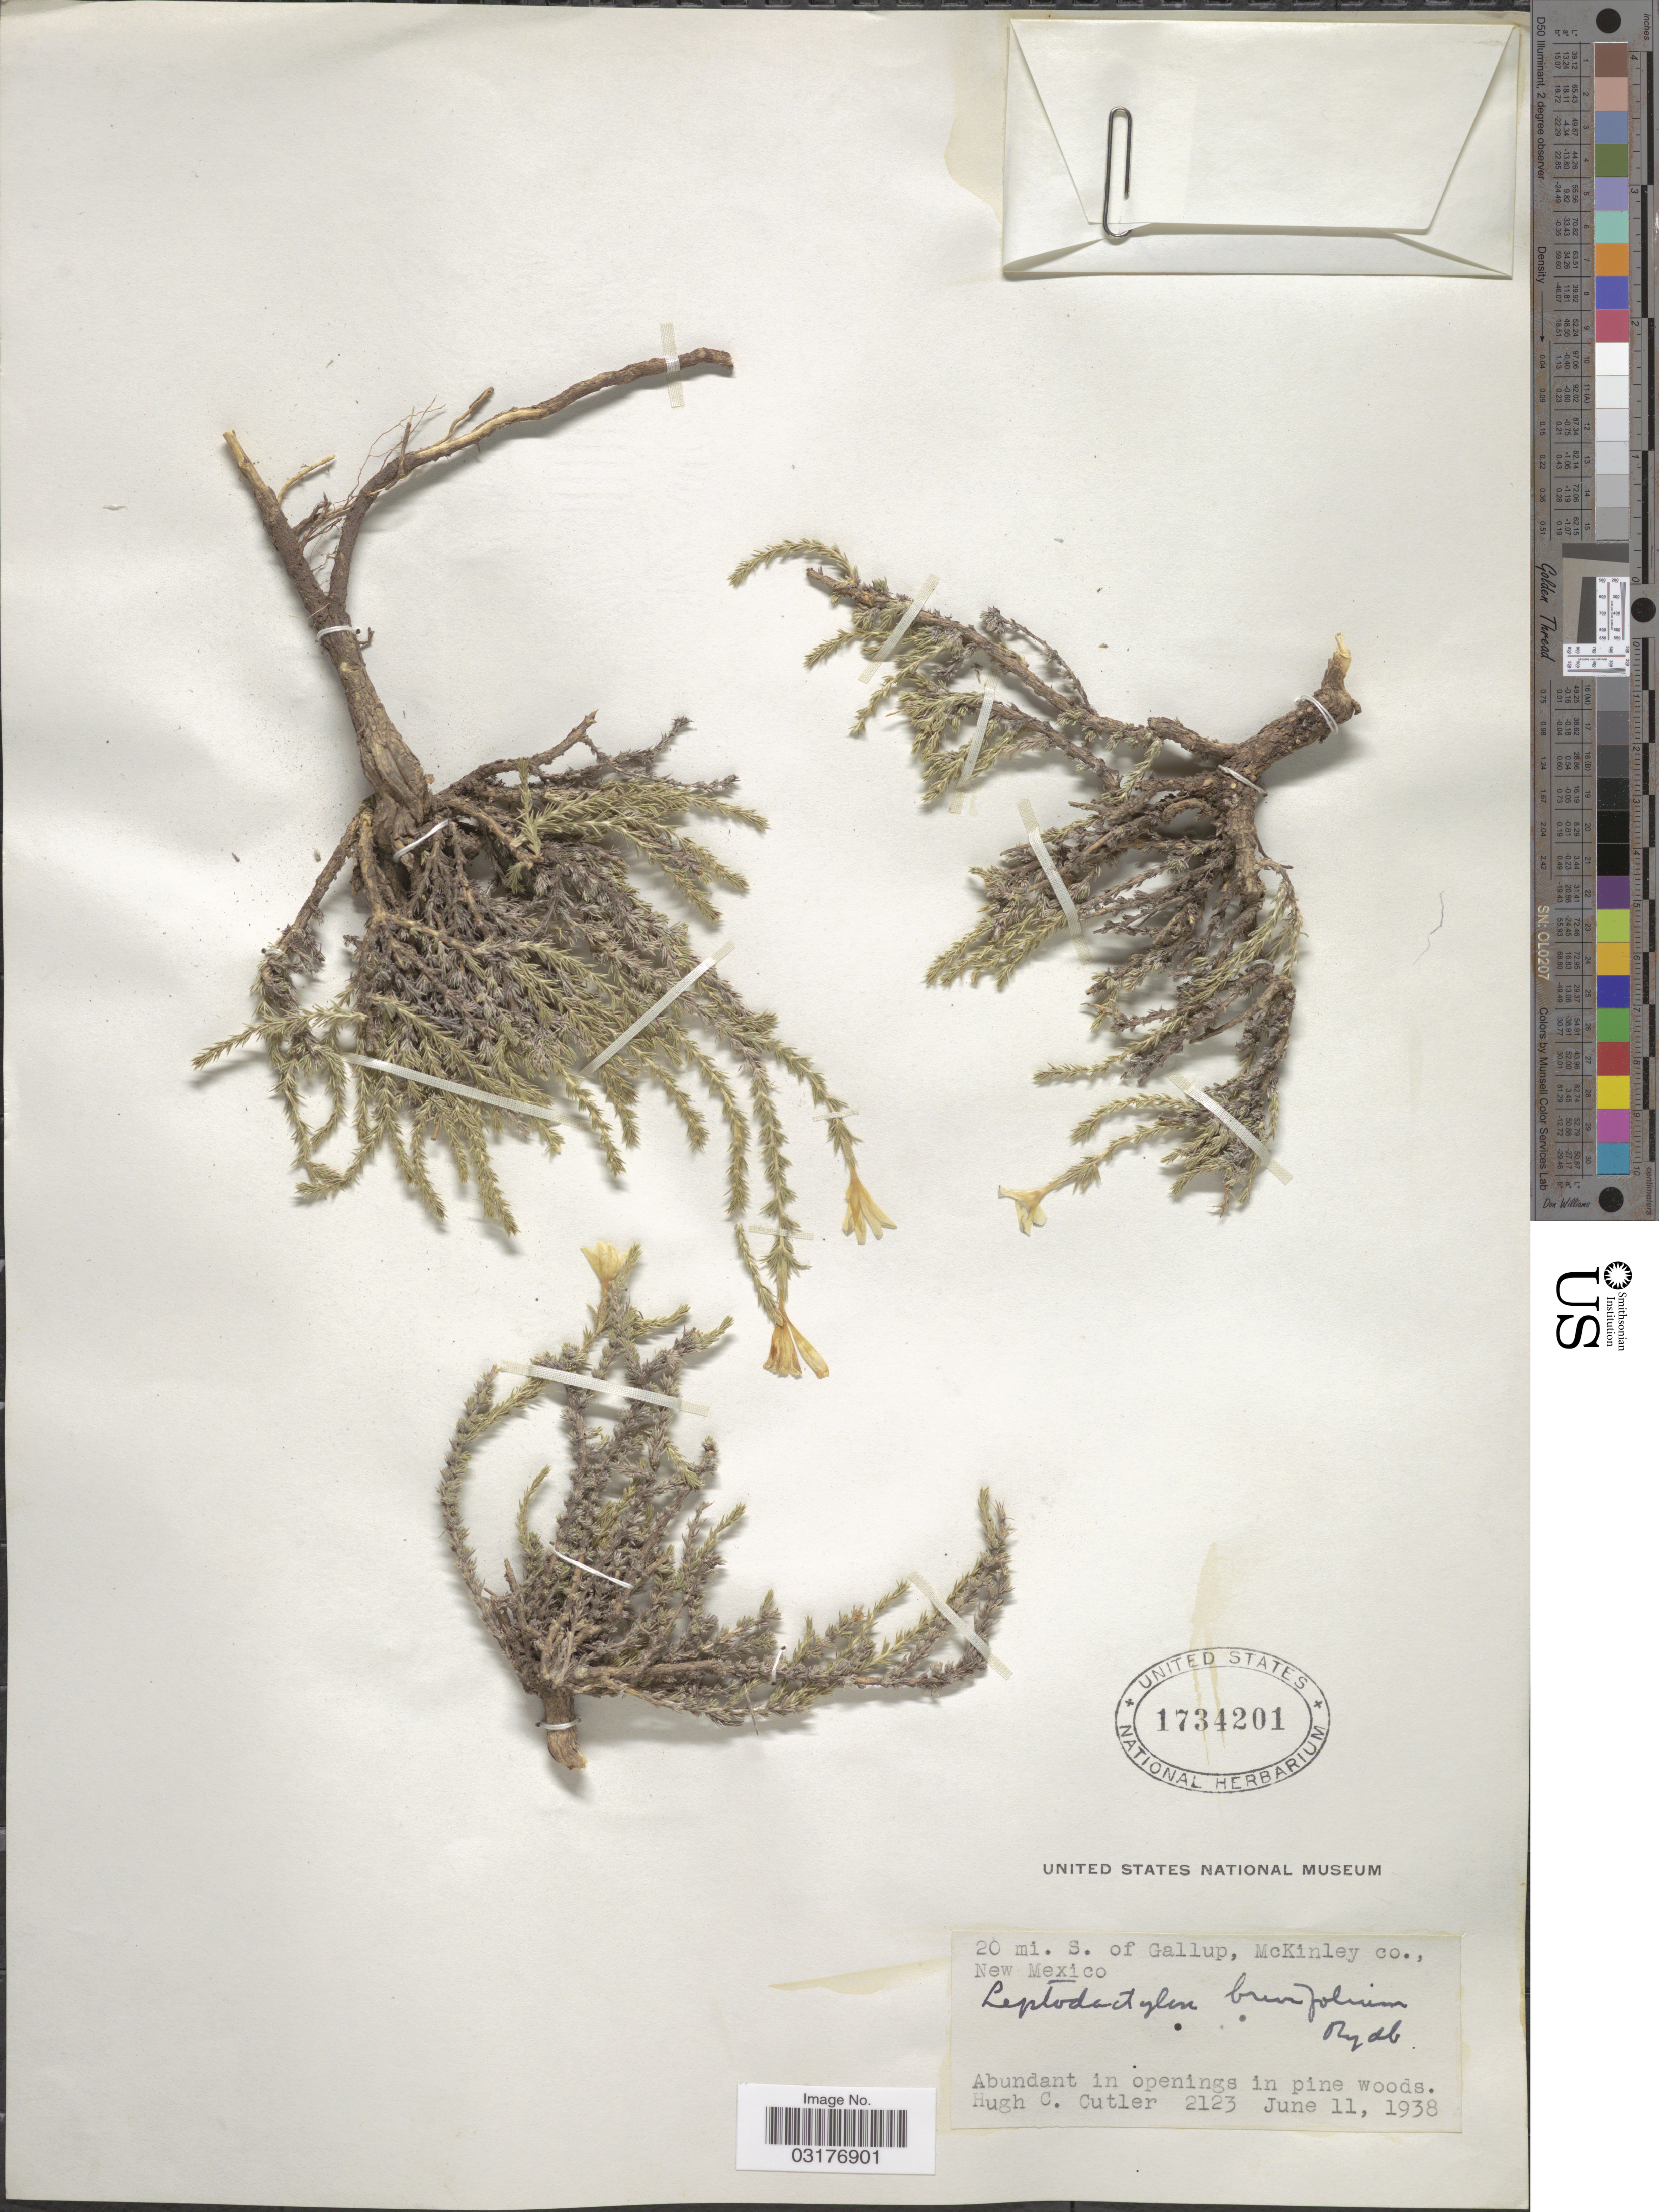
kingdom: Plantae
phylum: Tracheophyta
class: Magnoliopsida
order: Ericales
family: Polemoniaceae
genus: Linanthus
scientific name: Linanthus pungens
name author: (Torr.) J.M. Porter & L.A. Johnson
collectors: H. C. Cutler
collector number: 2123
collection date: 1938-06-11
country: United States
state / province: New Mexico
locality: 20 mi. S. of Gallup, McKinley co.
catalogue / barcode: US 1734201